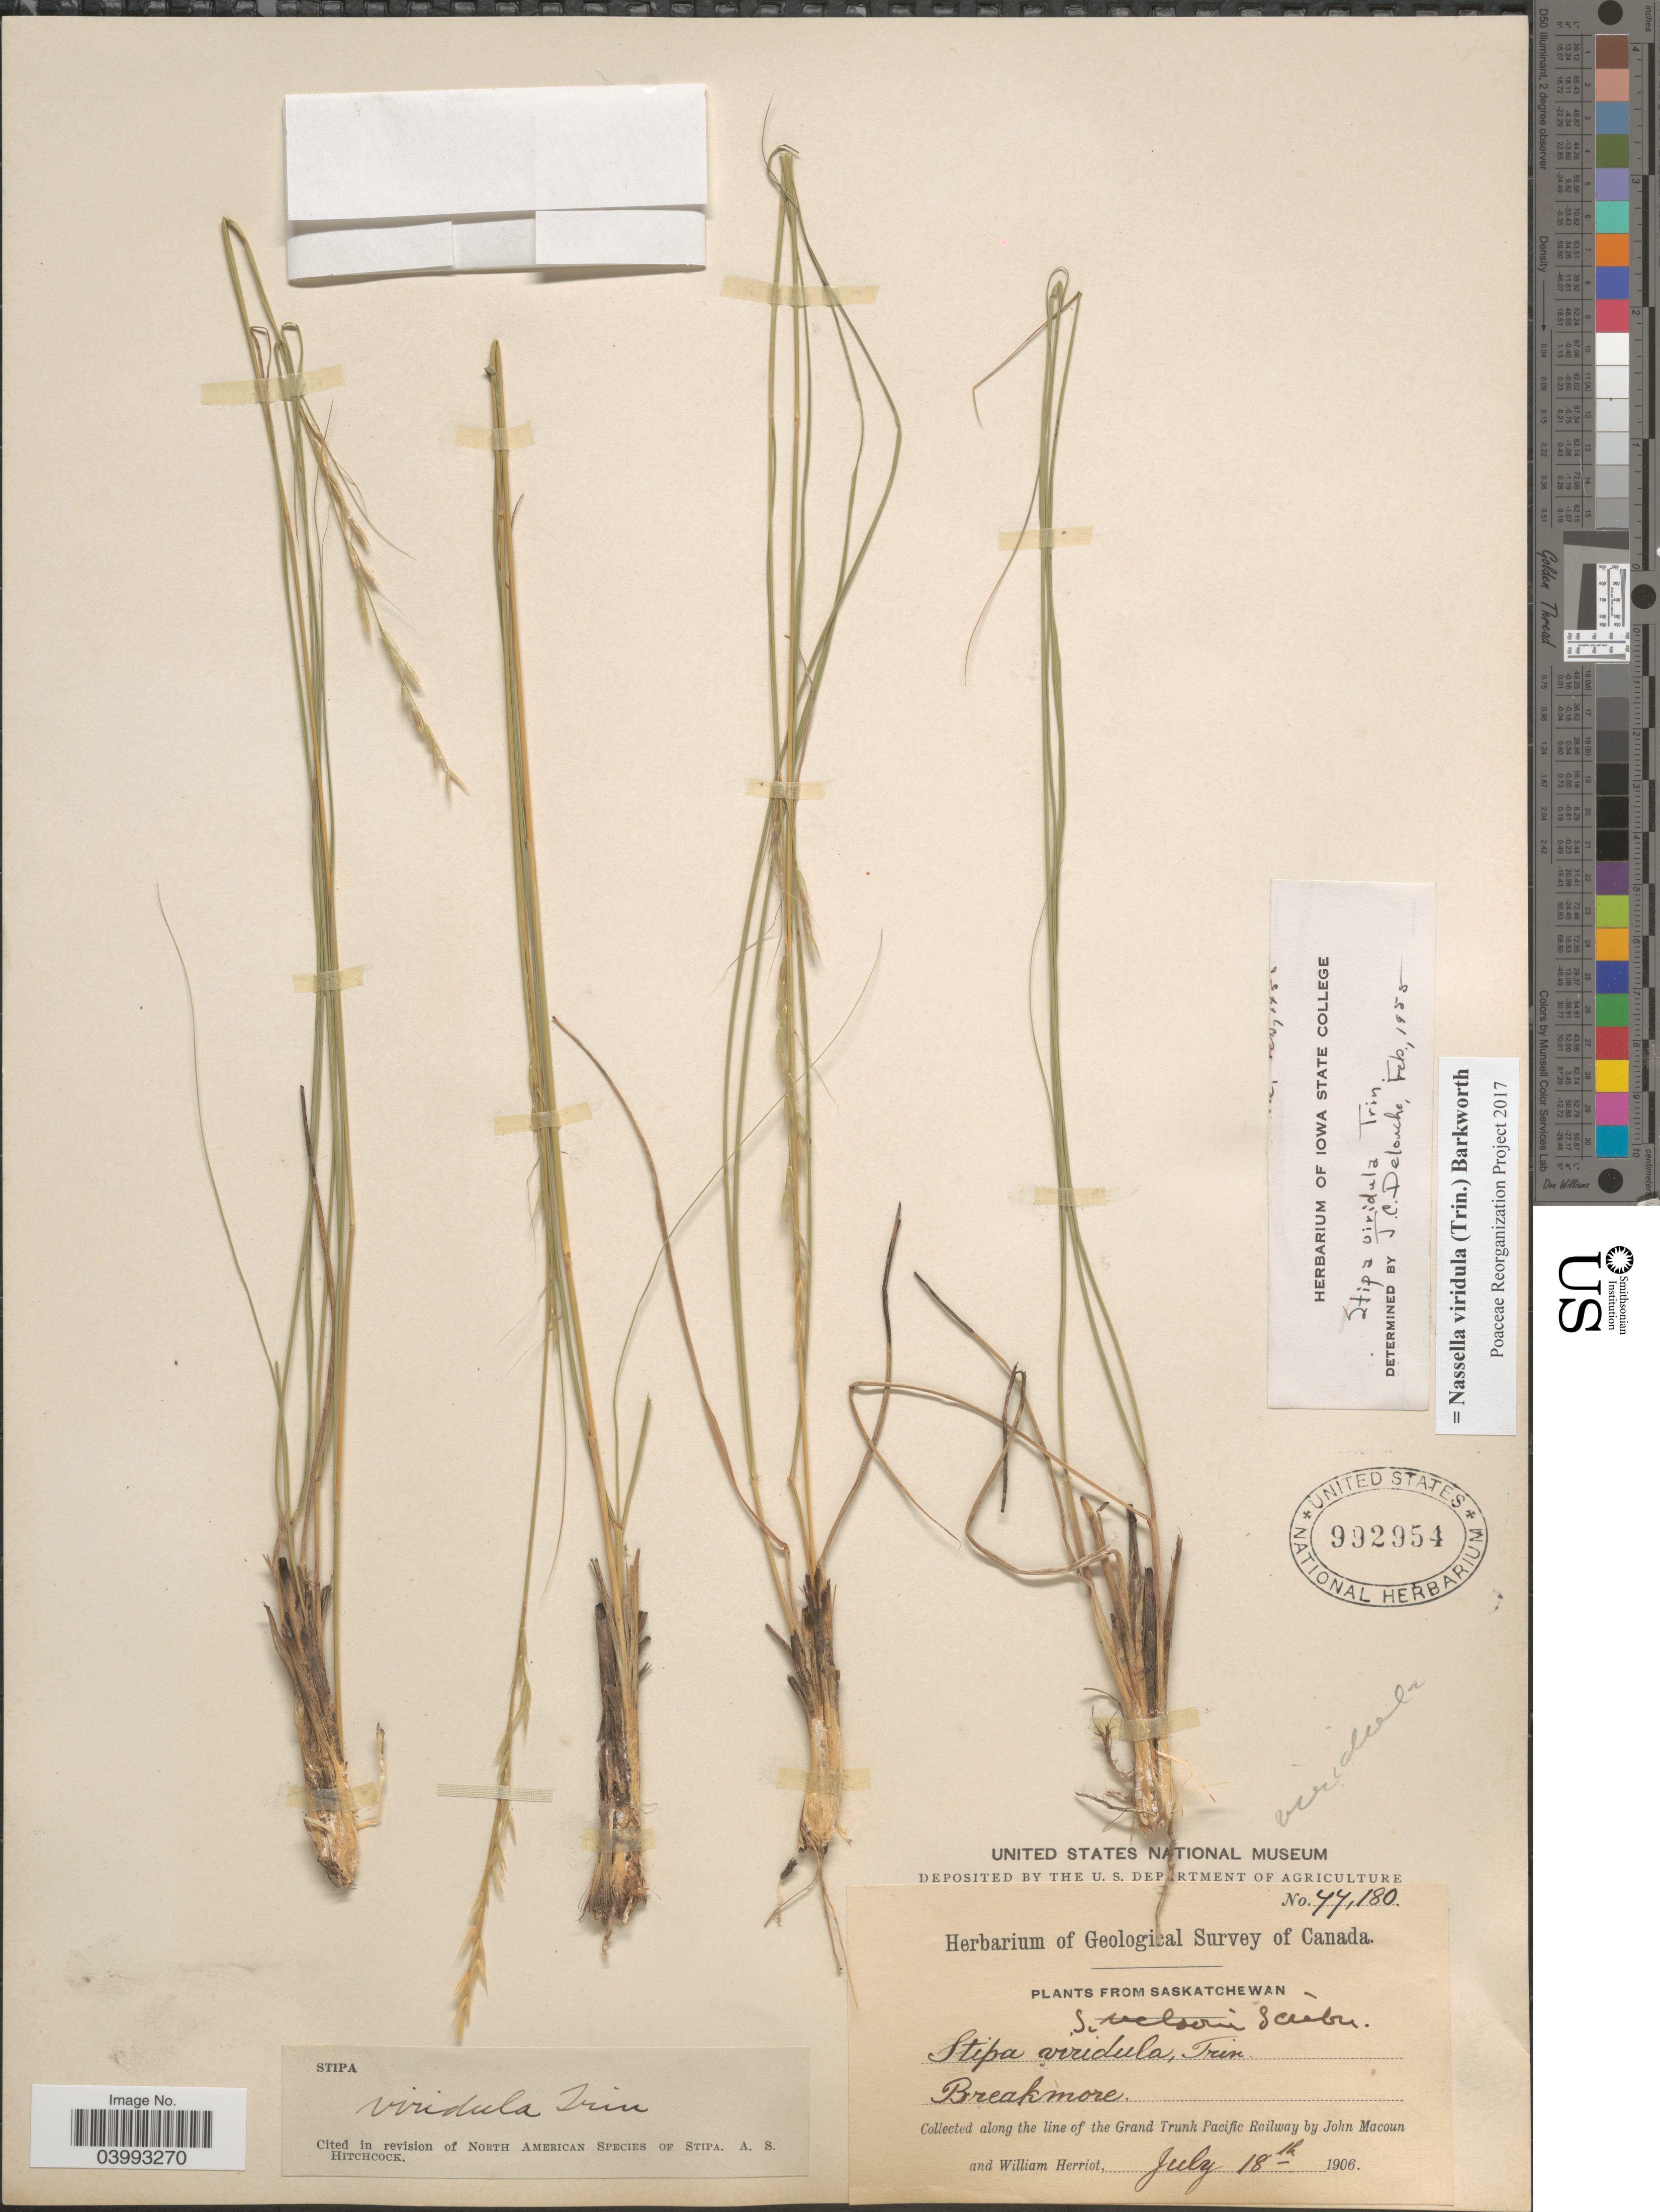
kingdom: Plantae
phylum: Tracheophyta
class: Liliopsida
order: Poales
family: Poaceae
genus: Nassella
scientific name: Nassella viridula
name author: (Trin.) Barkworth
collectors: J. Macoun & W. Herriot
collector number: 77180*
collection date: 1906-07-18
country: Canada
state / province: Saskatchewan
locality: Breakmore. Along the line of the Grand Trunk Pacific Railway.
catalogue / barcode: US 992954